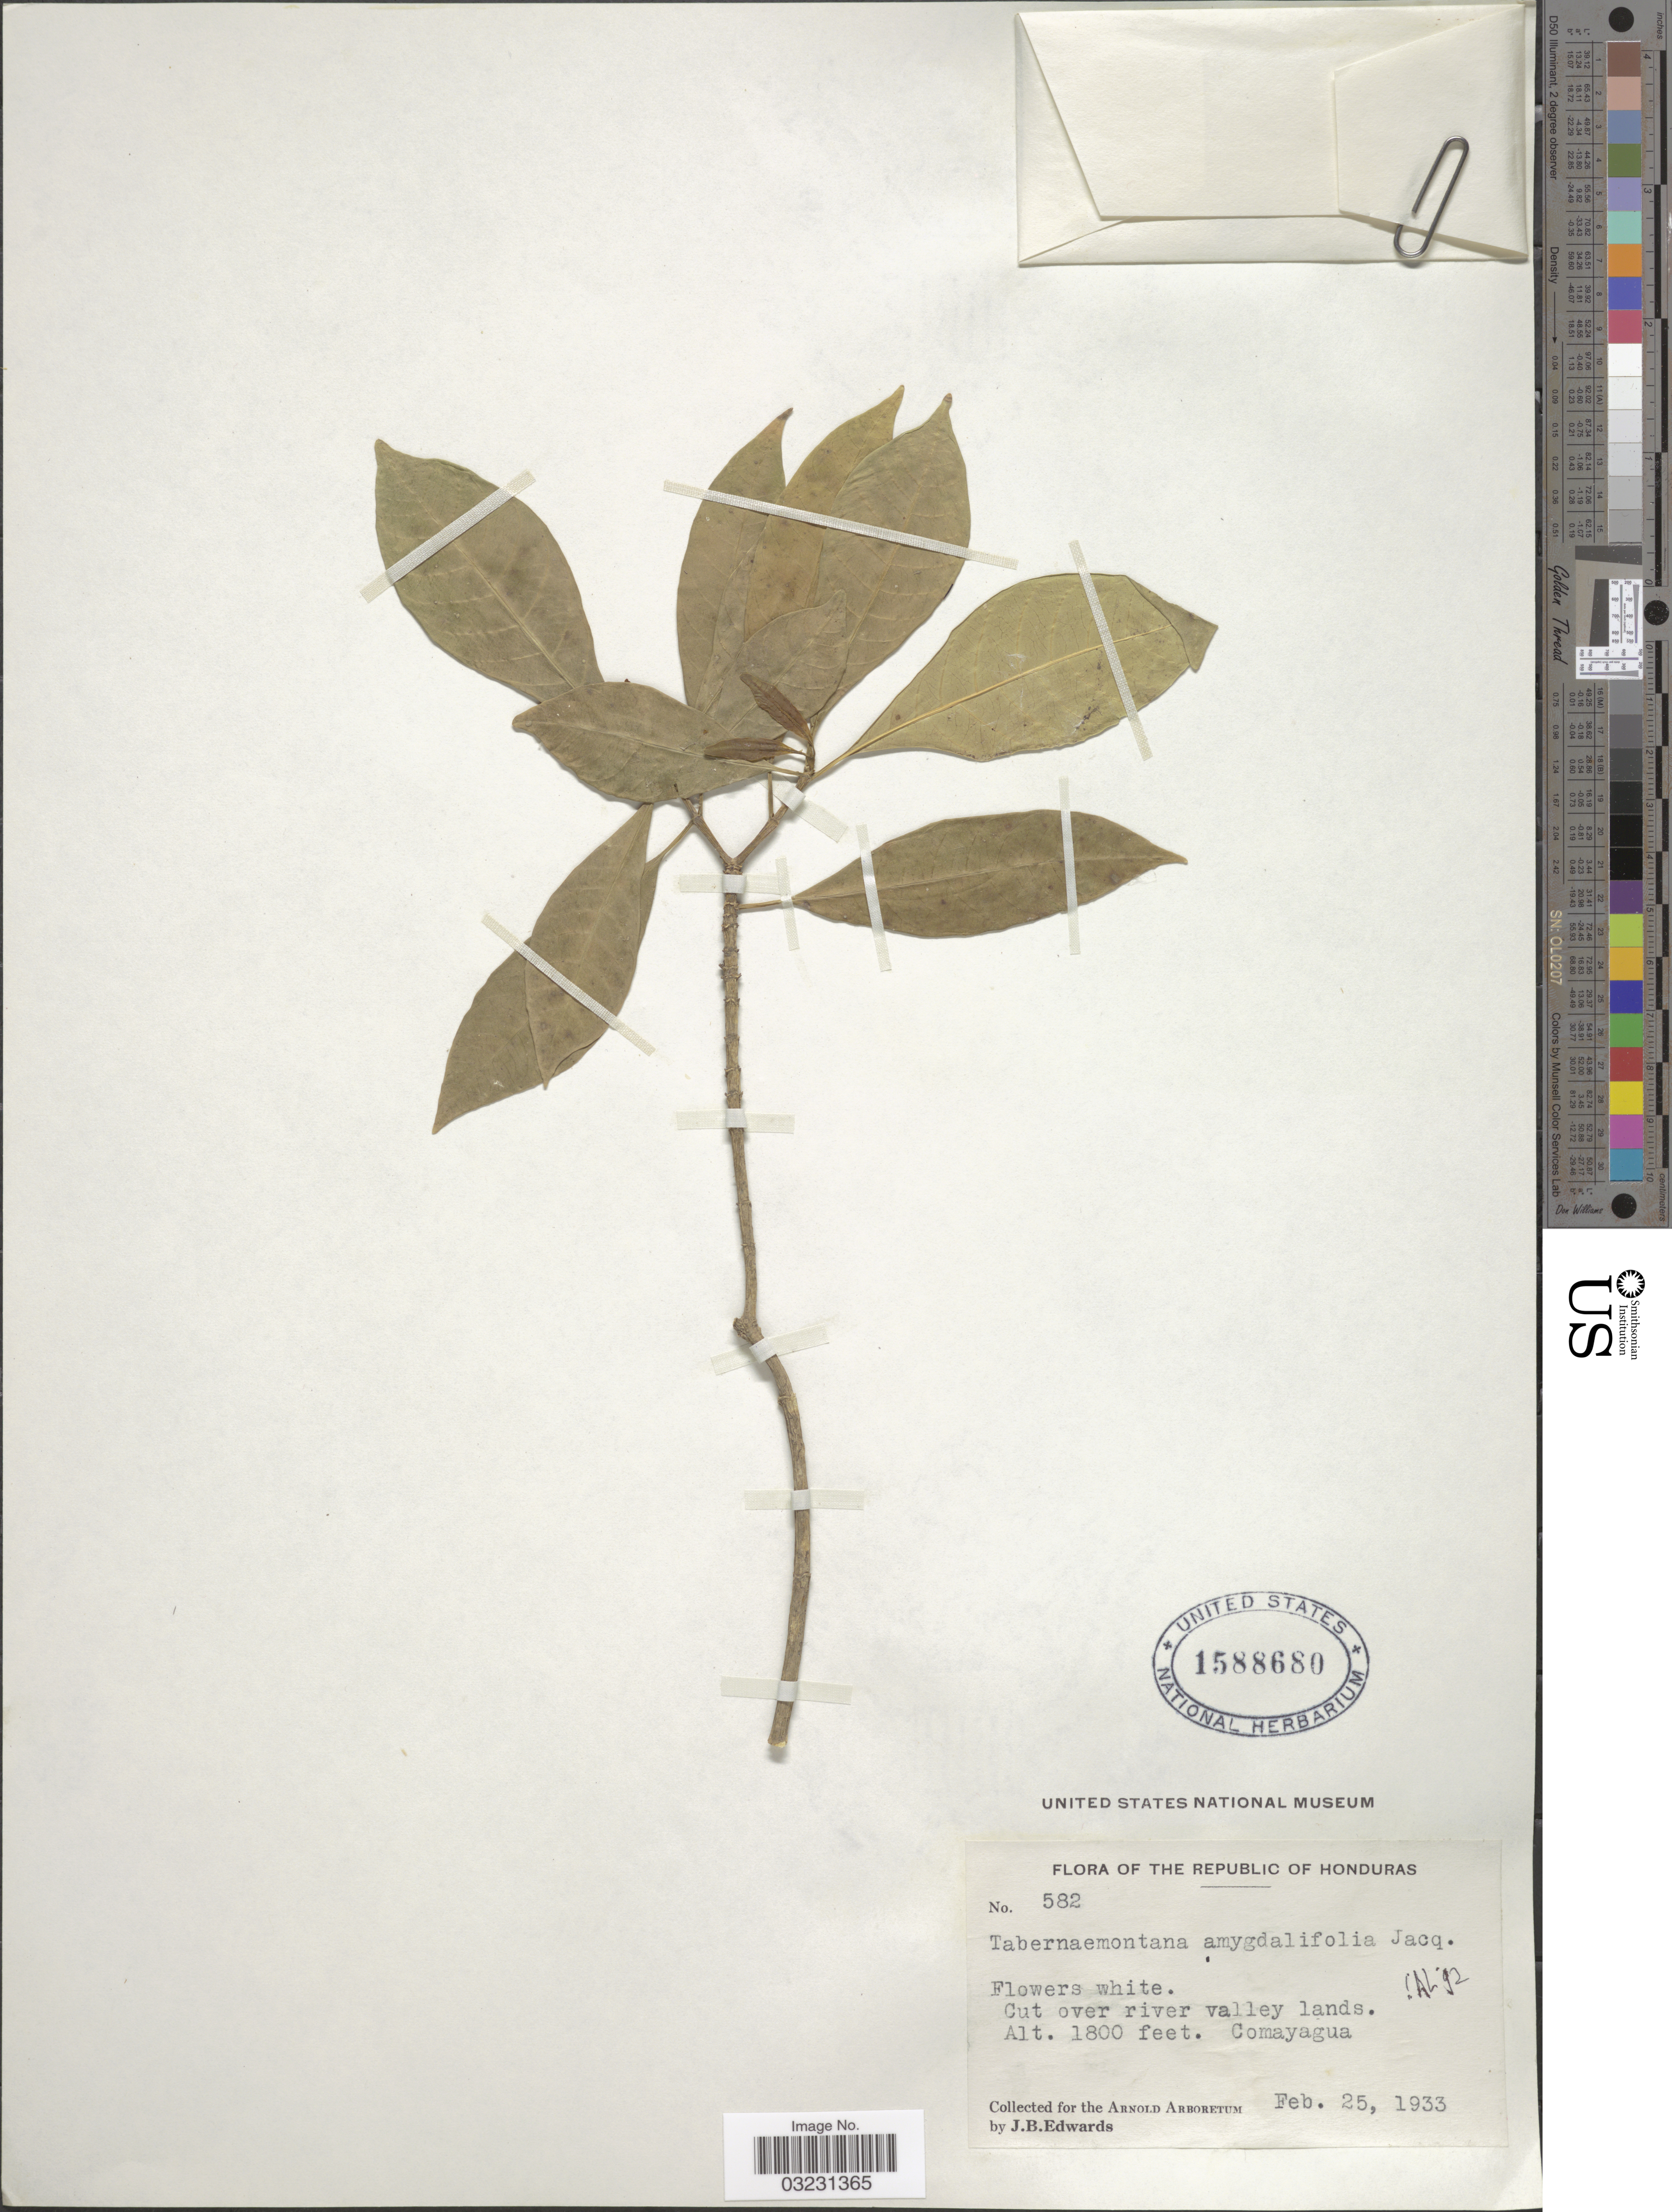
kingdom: Plantae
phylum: Tracheophyta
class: Magnoliopsida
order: Gentianales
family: Apocynaceae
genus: Tabernaemontana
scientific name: Tabernaemontana amygdalifolia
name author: Jacq.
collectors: J. B. Edwards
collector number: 582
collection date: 1933-02-25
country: Honduras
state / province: Comayagua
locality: Cut over river valley lands.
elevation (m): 549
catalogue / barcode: US 1588680